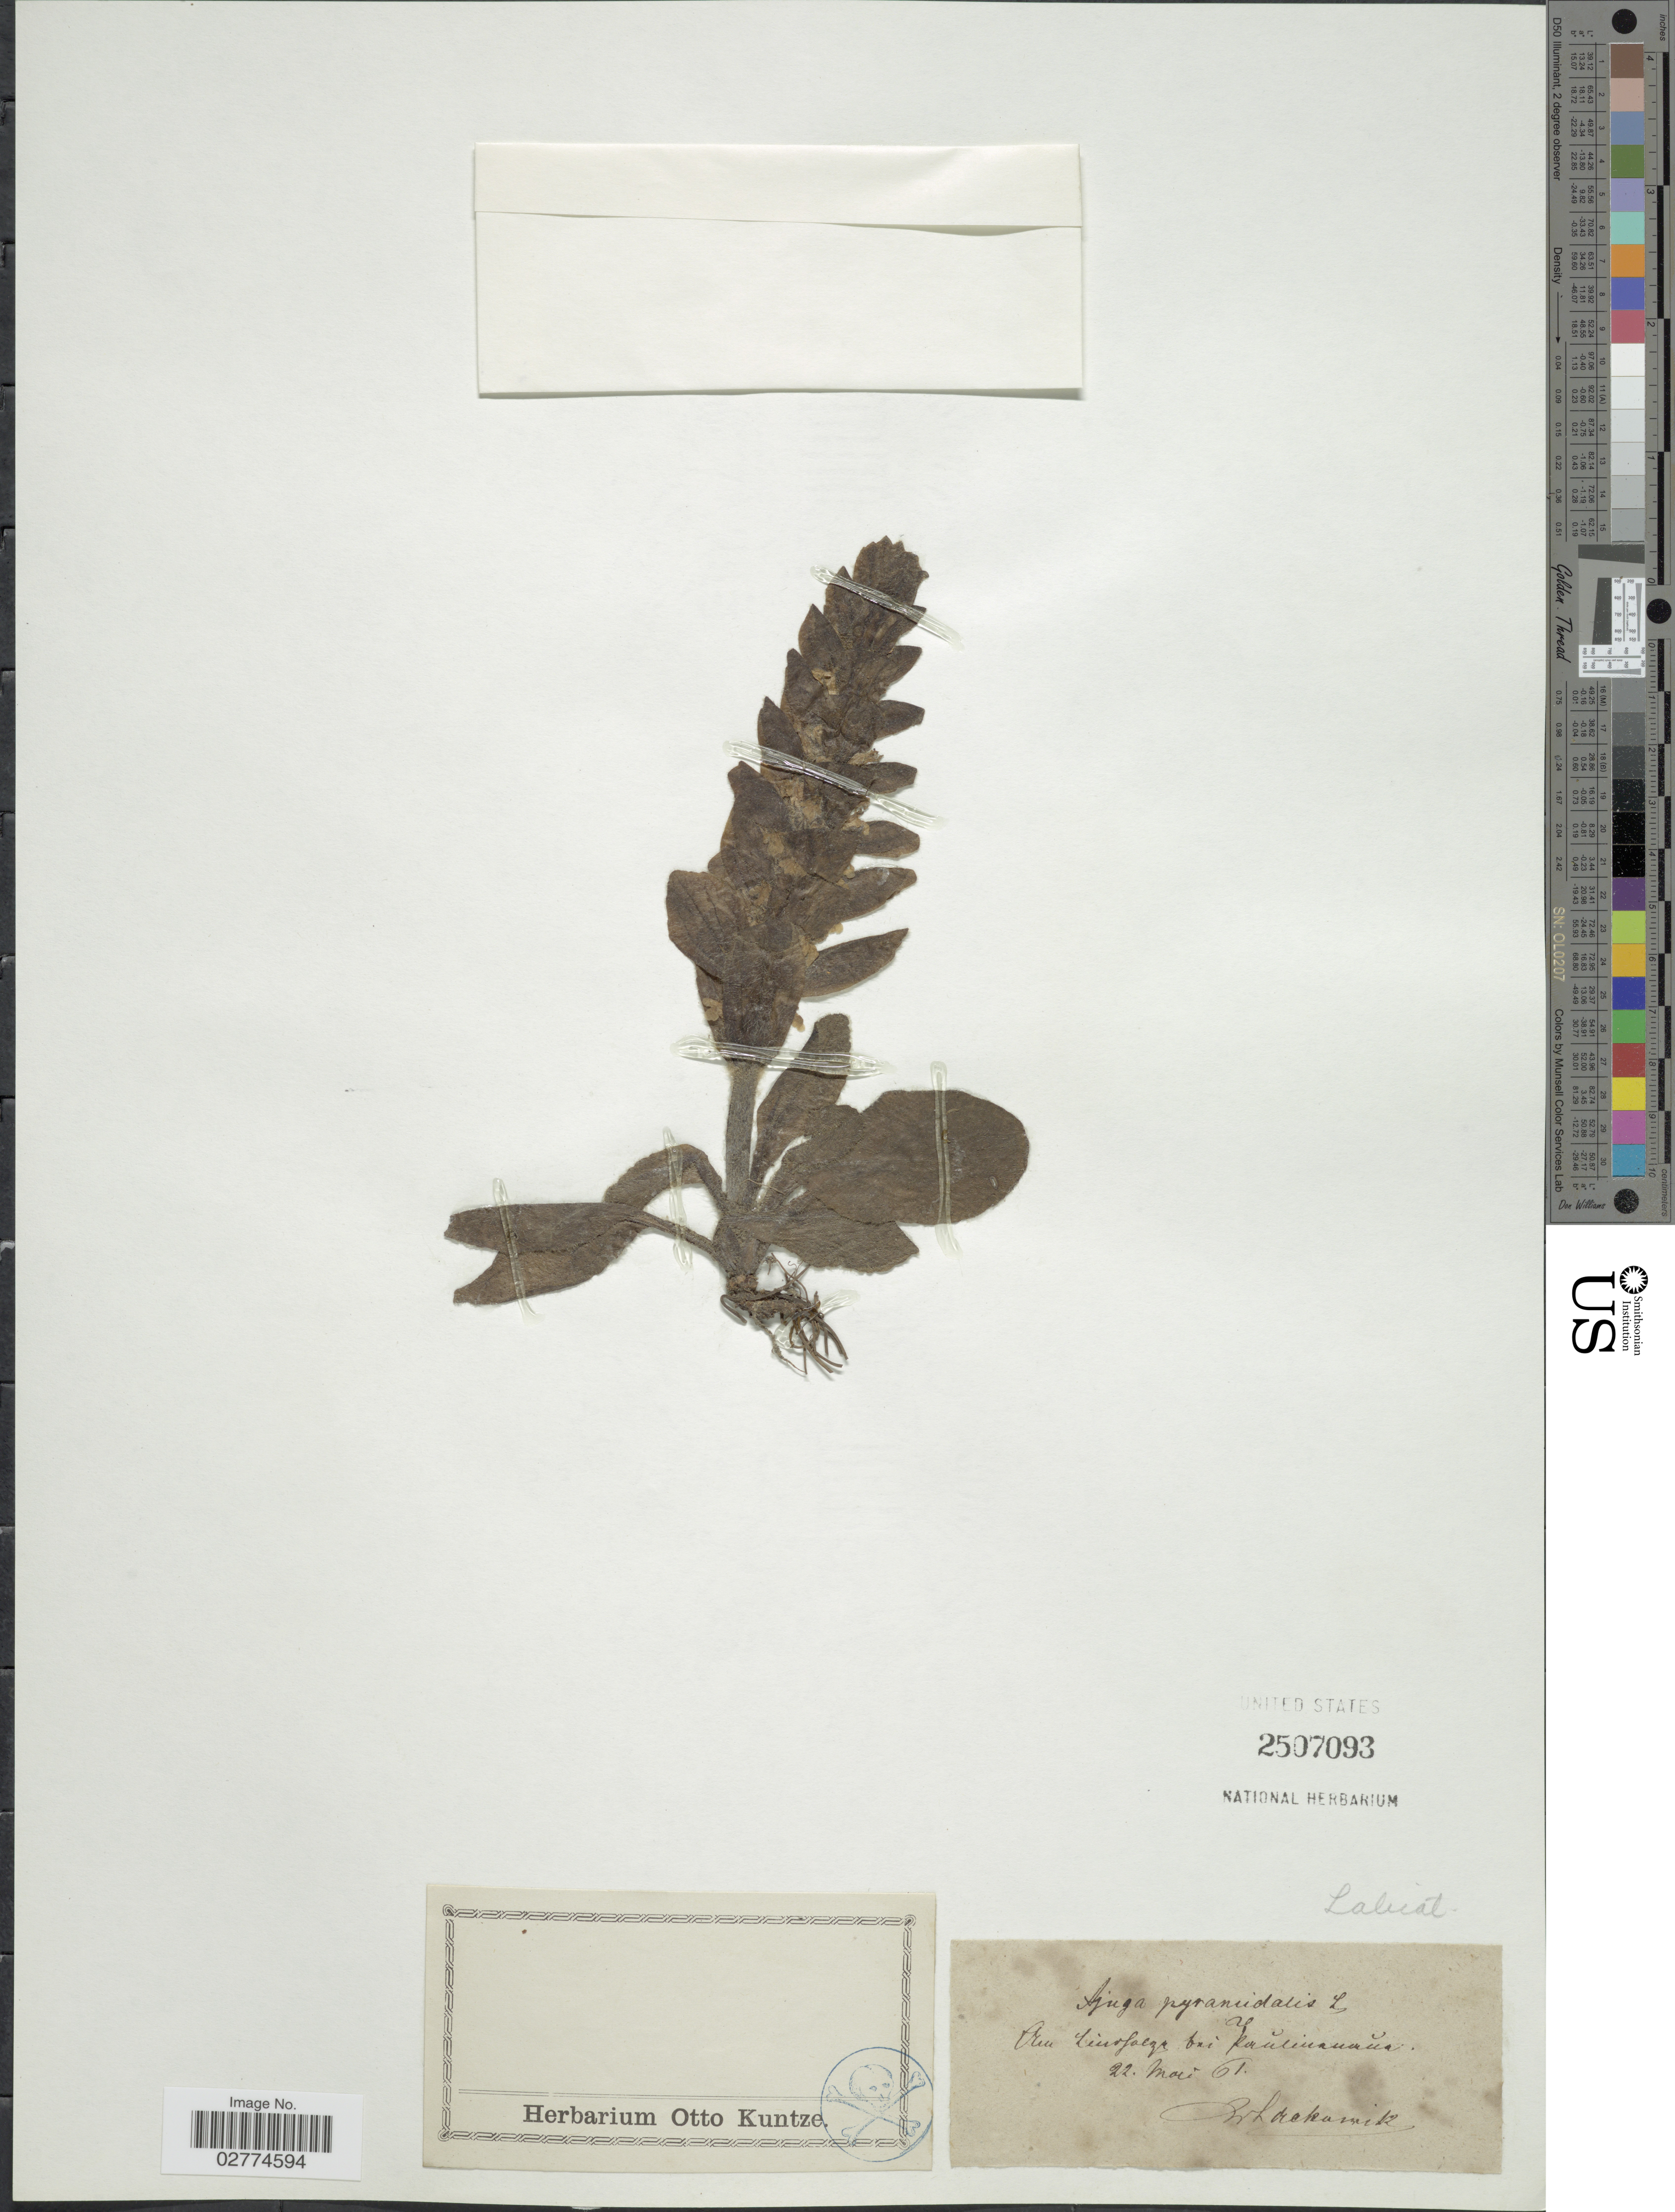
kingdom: Plantae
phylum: Tracheophyta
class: Magnoliopsida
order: Lamiales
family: Lamiaceae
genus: Ajuga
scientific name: Ajuga pyramidalis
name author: L.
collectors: W. Lackowitz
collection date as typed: Transcribed d/m/y: 22/5/61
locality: Am Linofaezu [interpreted] bei Kaulinaumua [interpreted].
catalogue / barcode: US 2507093